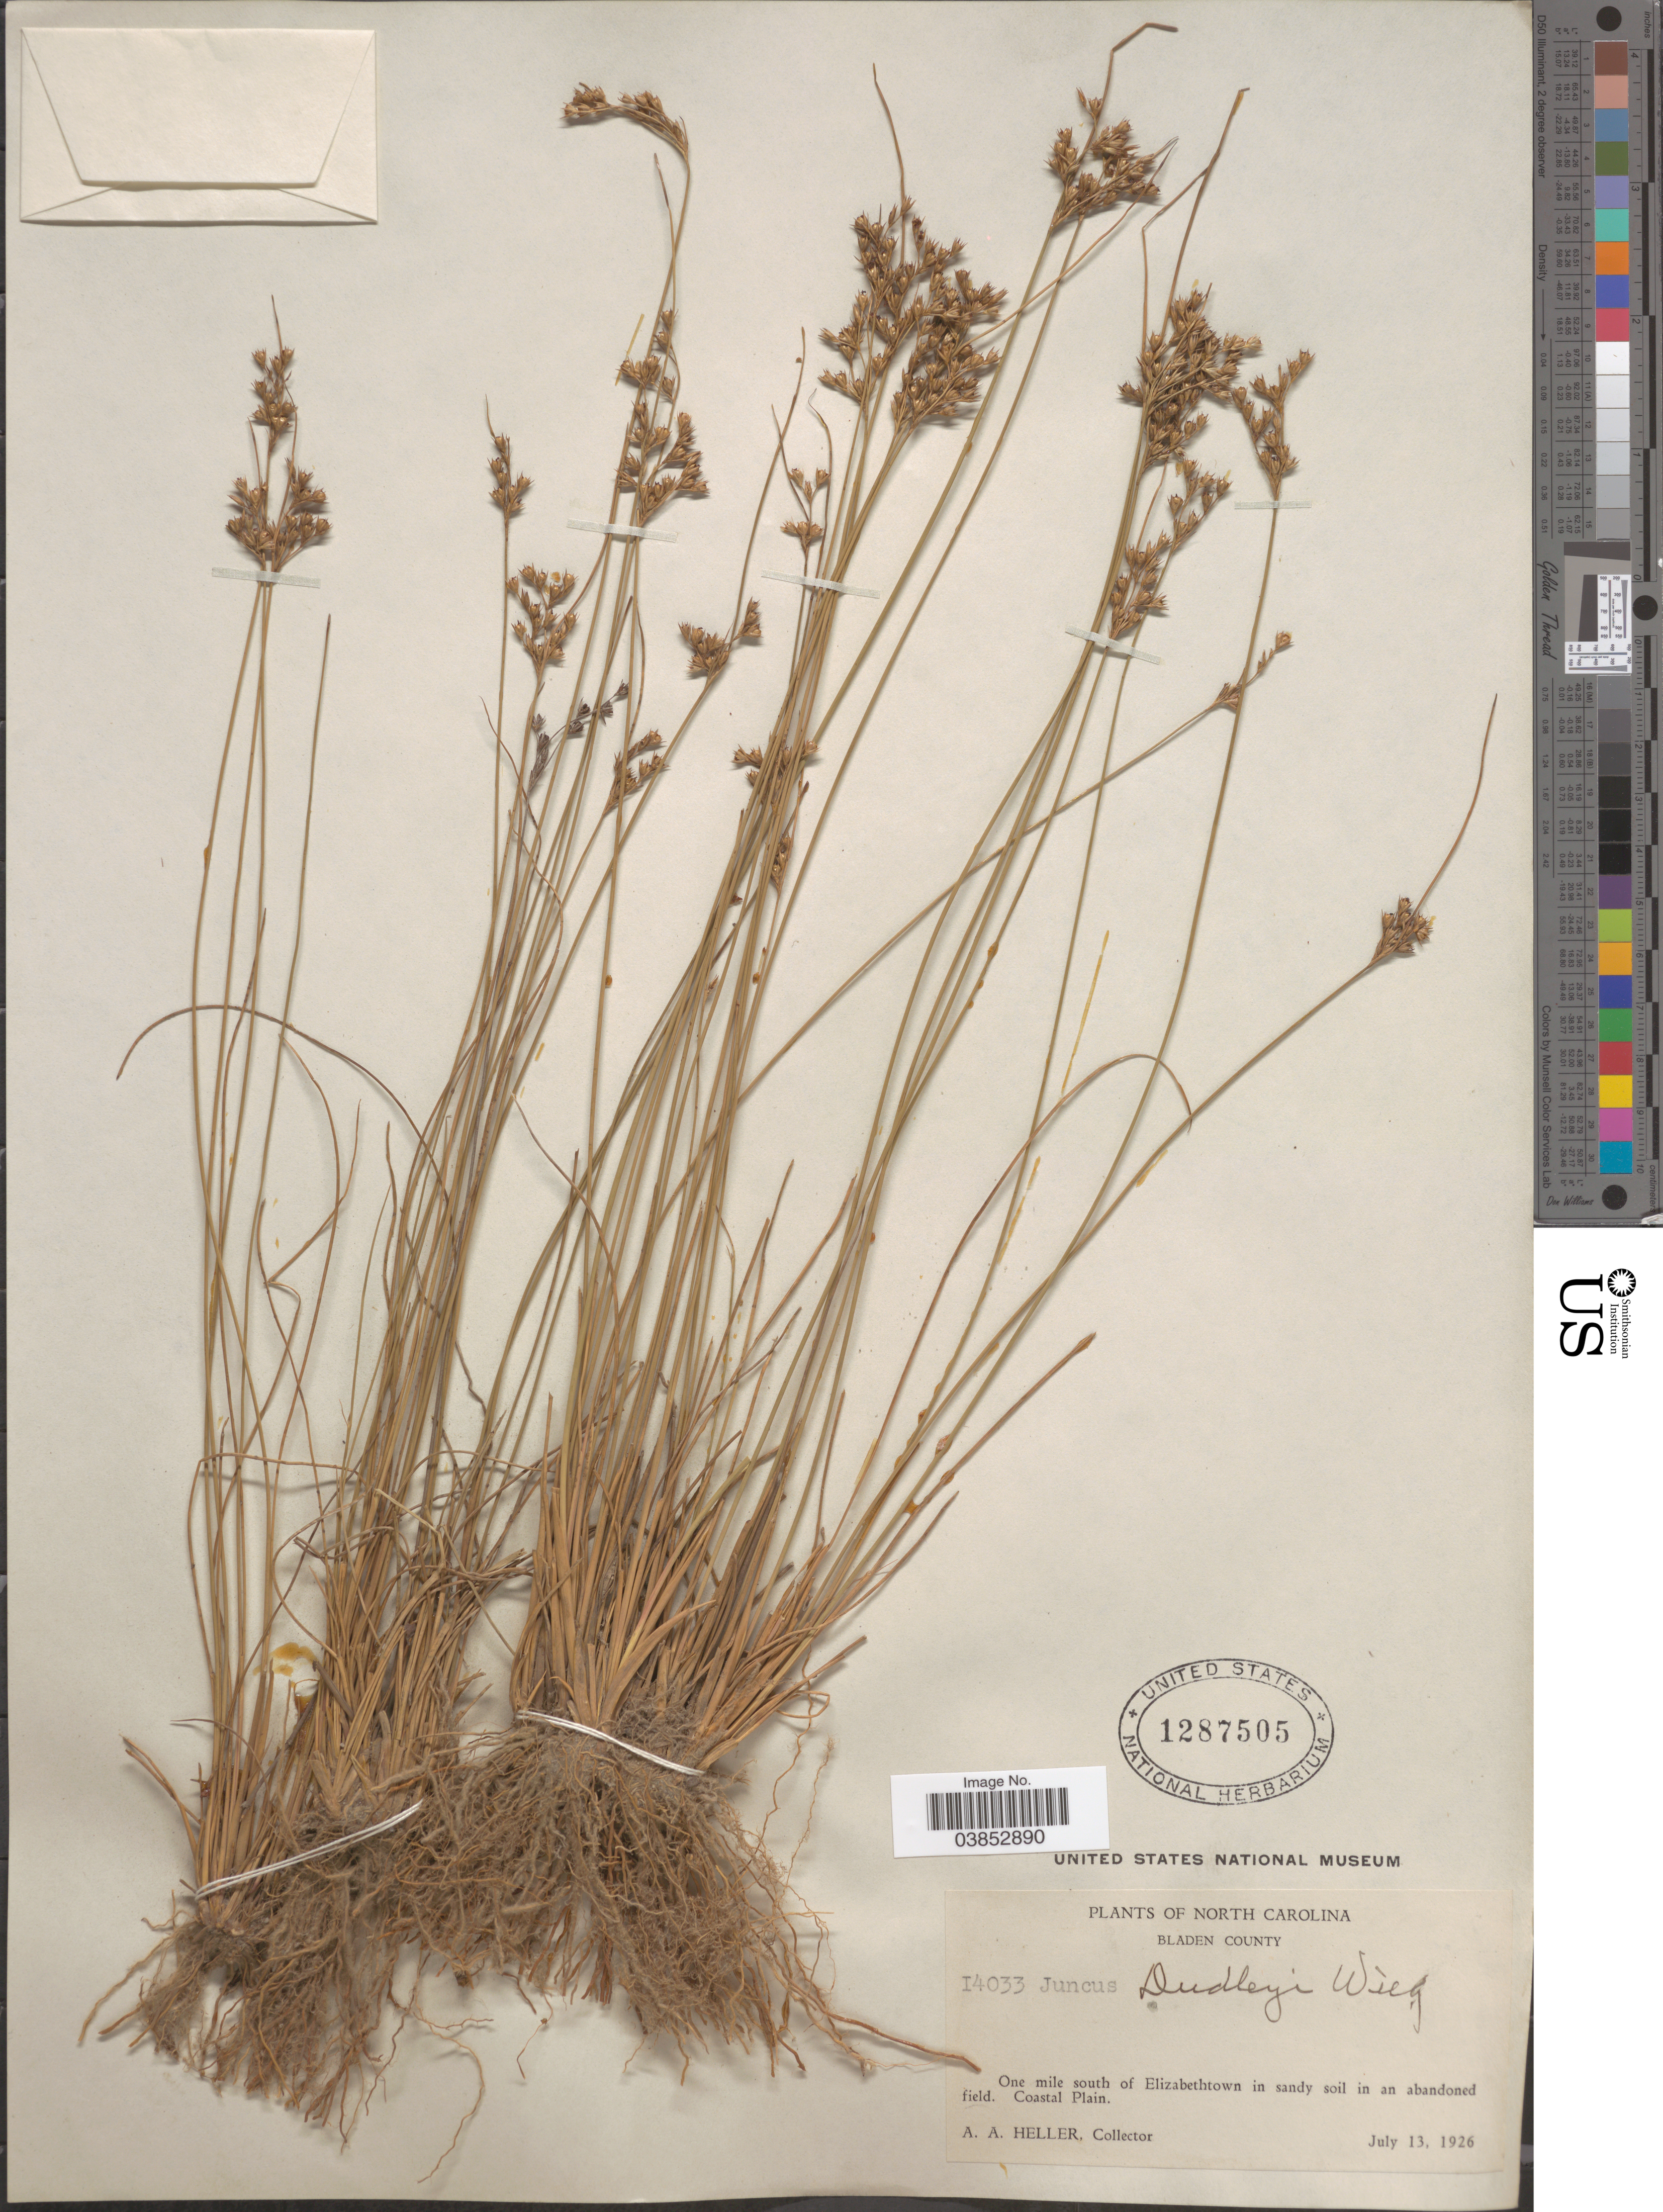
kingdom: Plantae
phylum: Tracheophyta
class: Liliopsida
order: Poales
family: Juncaceae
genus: Juncus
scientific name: Juncus dudleyi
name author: Wiegand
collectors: A. A. Heller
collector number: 14033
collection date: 1926-07-13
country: United States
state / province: North Carolina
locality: Bladen County. One mile south of Elizabethtown in sandy soil in an abandoned field. Coastal Plain.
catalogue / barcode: US 1287505